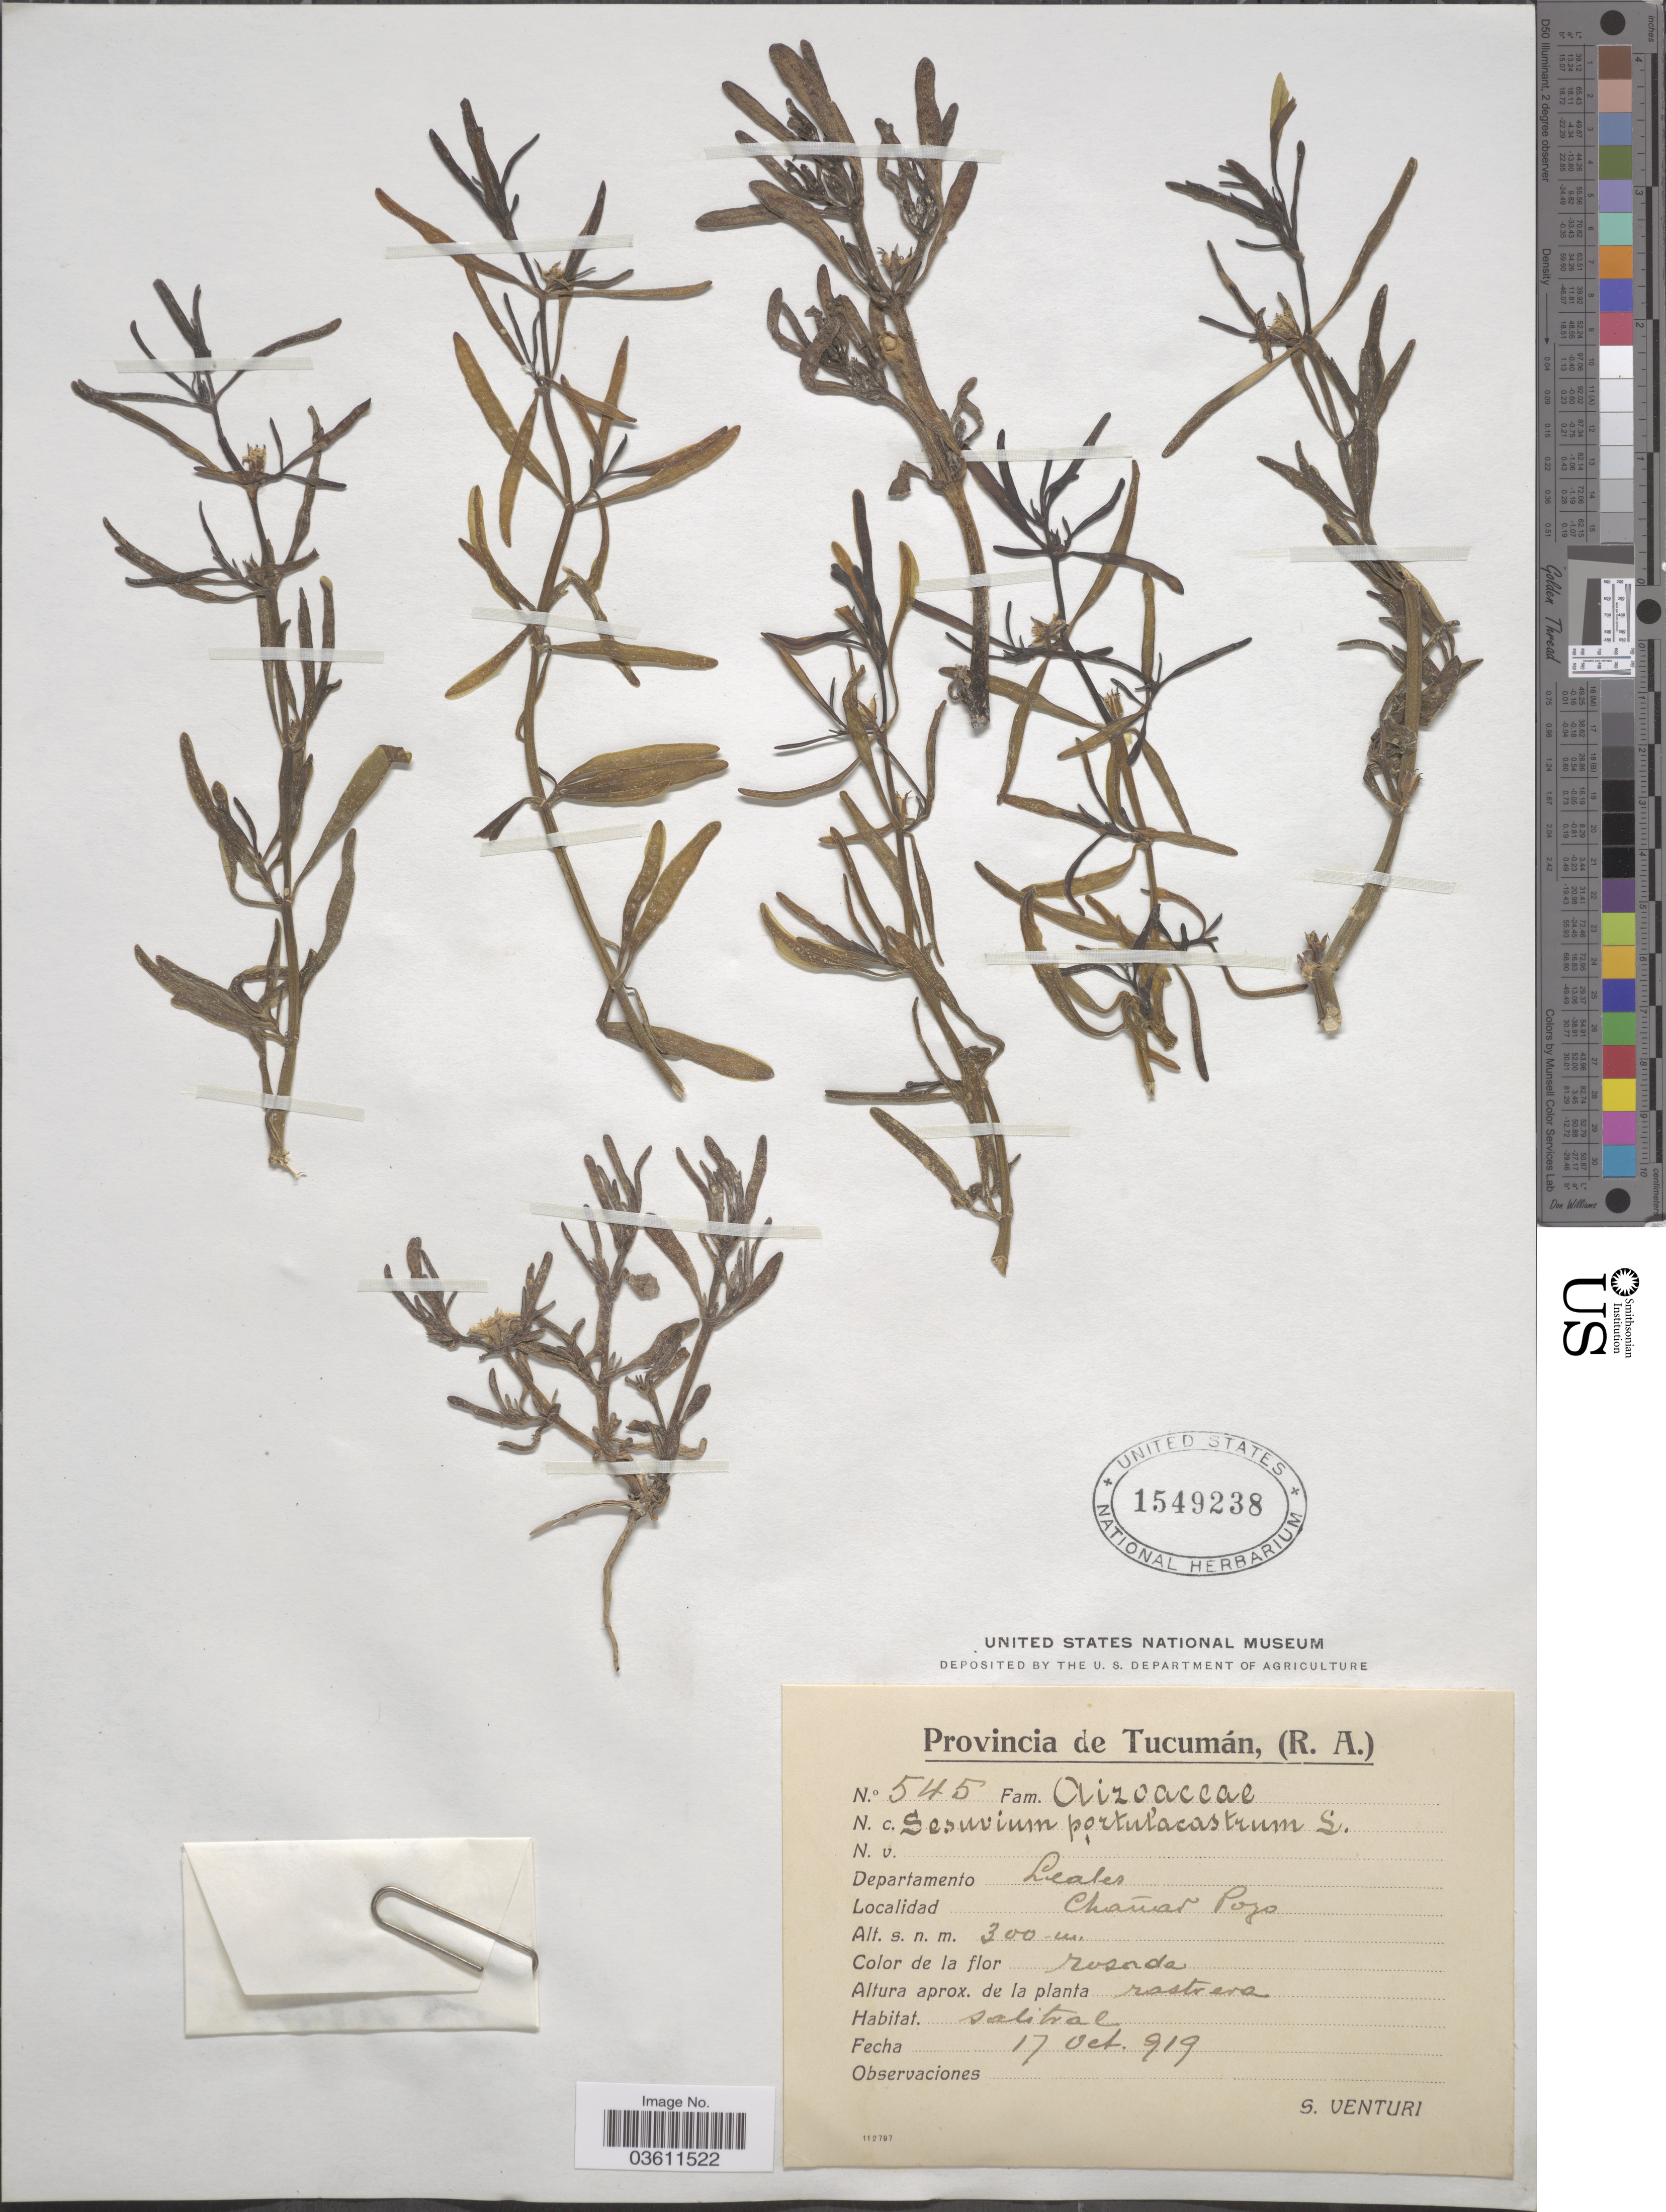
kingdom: Plantae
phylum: Tracheophyta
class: Magnoliopsida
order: Caryophyllales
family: Aizoaceae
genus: Sesuvium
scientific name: Sesuvium parviflorum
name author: DC.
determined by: Strong, Mark T., (BOT), Smithsonian Institution - National Museum of Natural History (UNITED STATES)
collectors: S. Venturi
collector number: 545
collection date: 1919-10-17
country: Argentina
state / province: Tucuman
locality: Departamento Leales. Chañar Pozo.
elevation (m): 300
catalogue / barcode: US 1549238